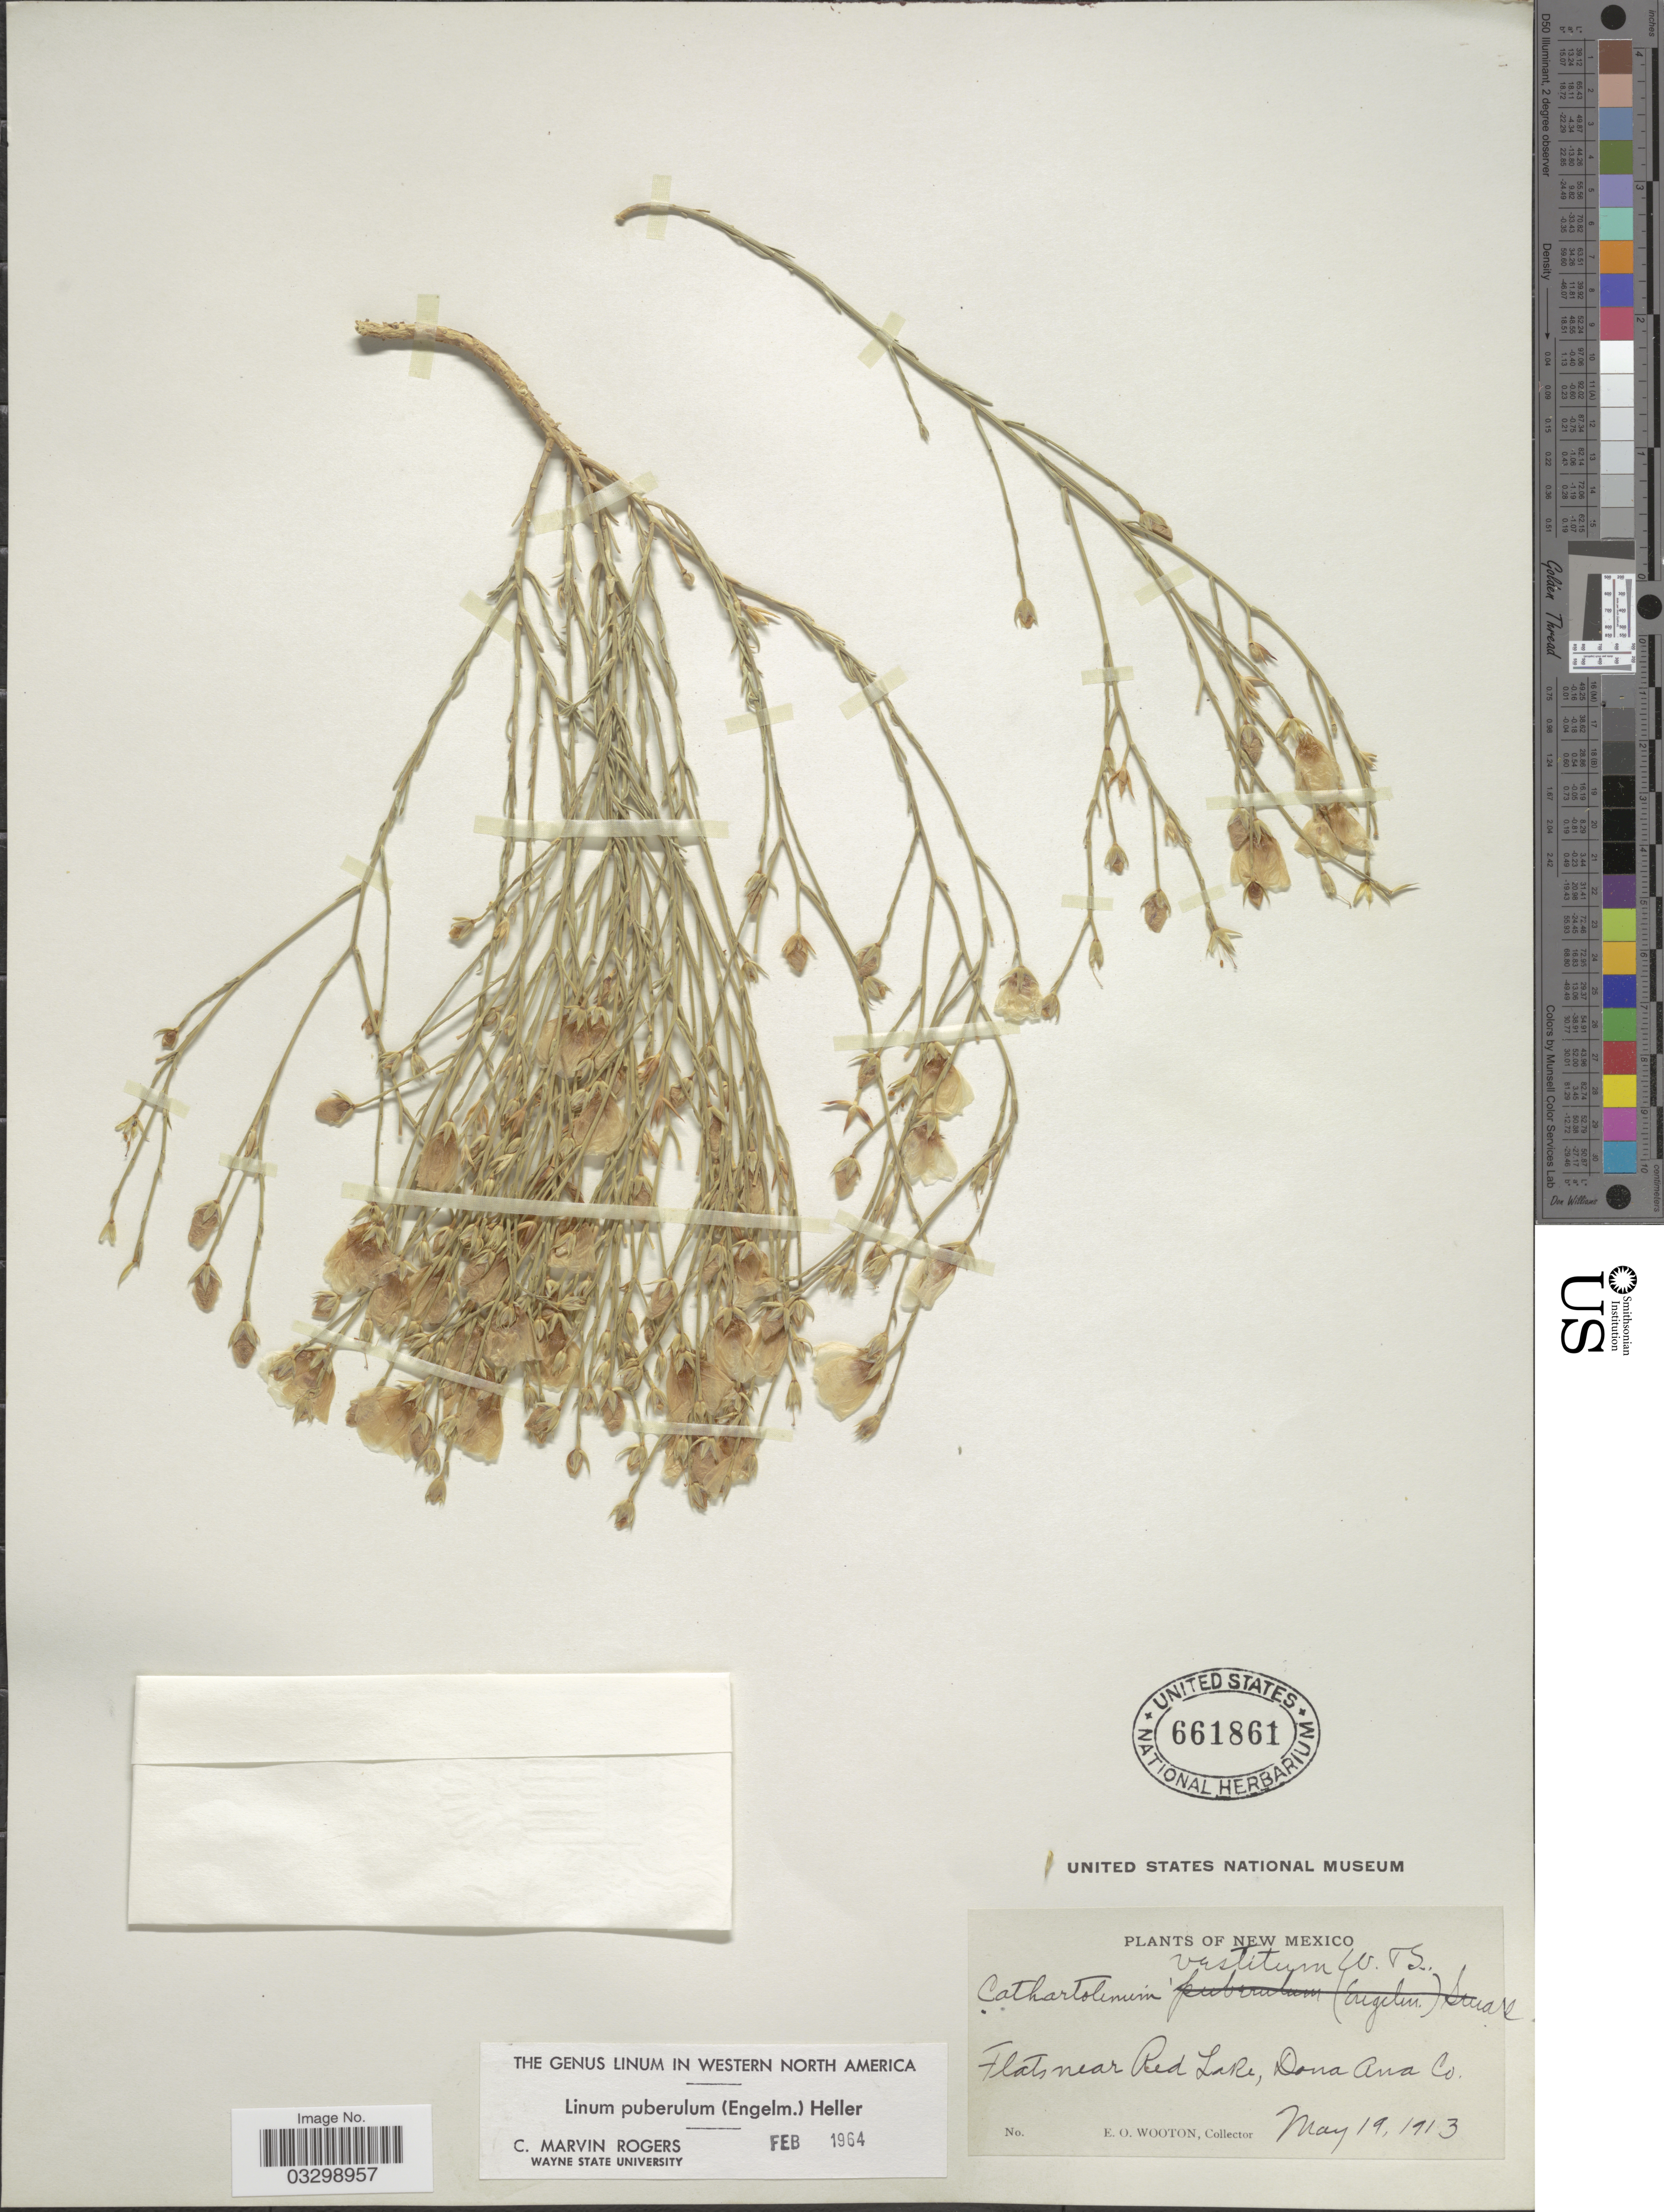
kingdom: Plantae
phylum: Tracheophyta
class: Magnoliopsida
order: Malpighiales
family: Linaceae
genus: Linum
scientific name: Linum puberulum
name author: (Engelm.) A. Heller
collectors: E. O. Wooton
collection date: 1913-05-19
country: United States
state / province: New Mexico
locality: Flats near Red Lake, Dona Ana Co.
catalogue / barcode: US 661861